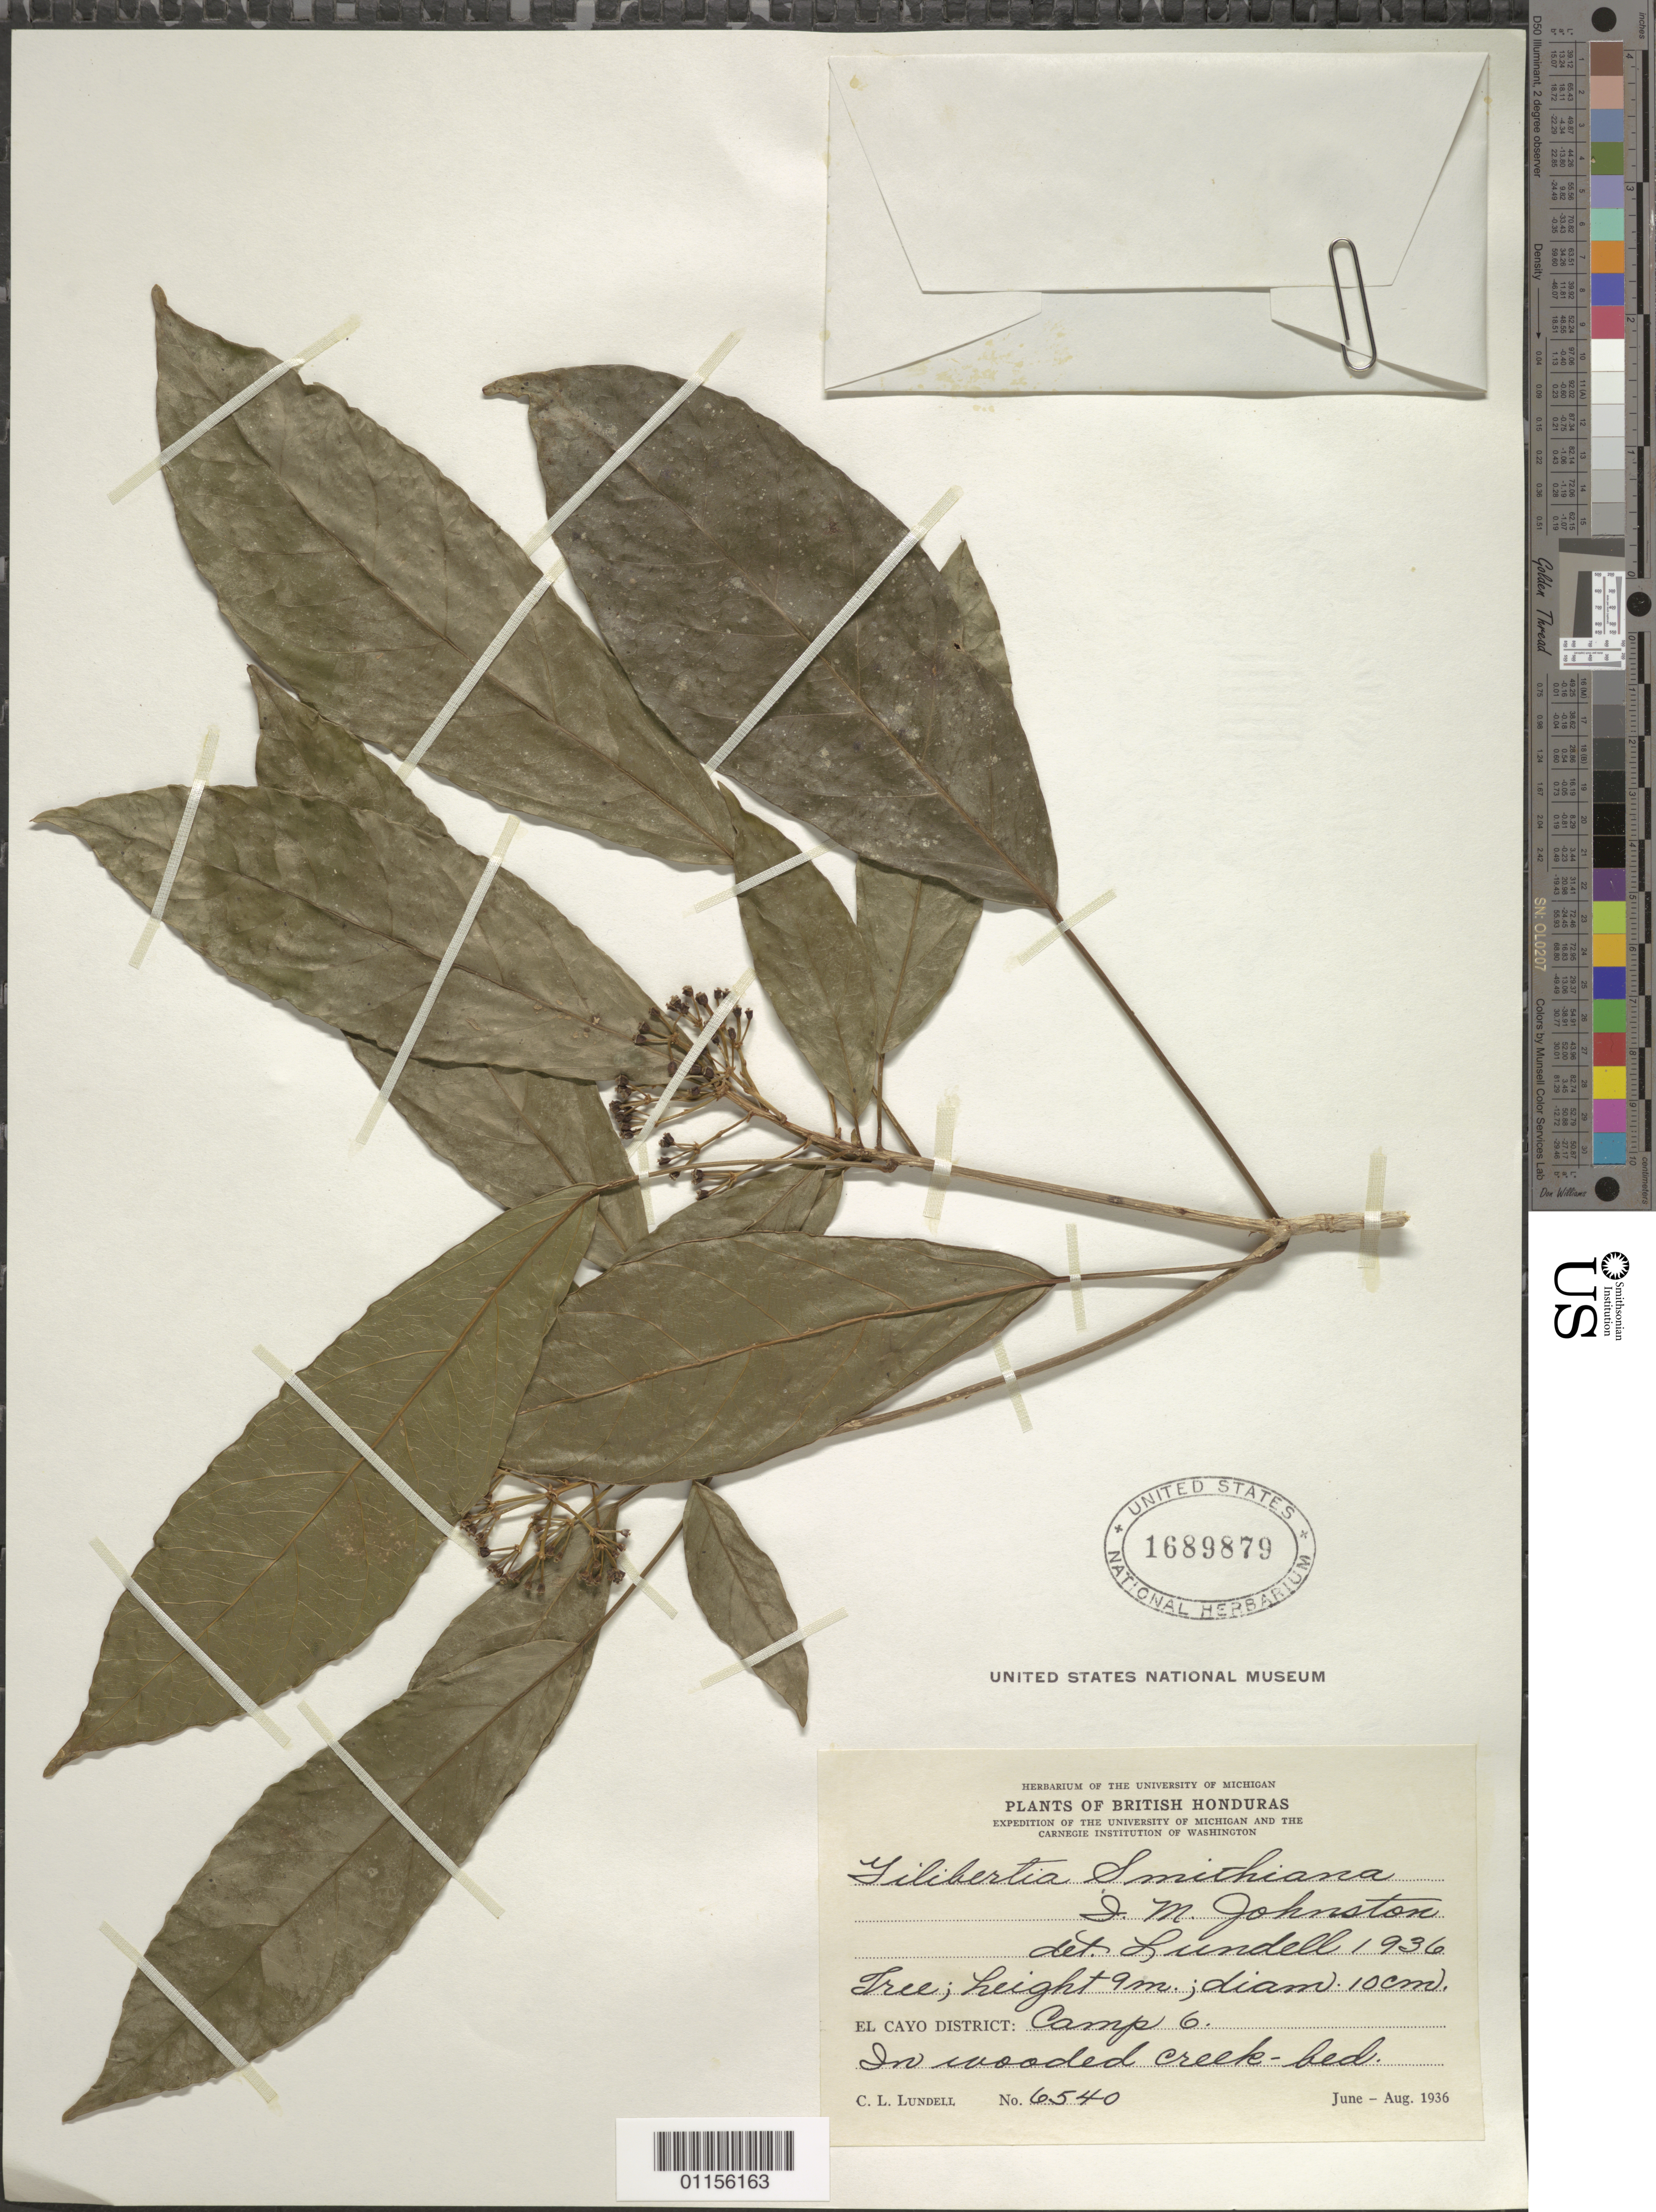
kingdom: Plantae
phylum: Tracheophyta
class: Magnoliopsida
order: Apiales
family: Araliaceae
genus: Dendropanax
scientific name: Dendropanax arboreus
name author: (L.) Decne. & Planch.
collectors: C. L. Lundell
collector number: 6540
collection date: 1936-06/1936-08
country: Belize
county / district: El Cayo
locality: Camp 6.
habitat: Tree, in wooded creek-bed.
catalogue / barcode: US 1689879